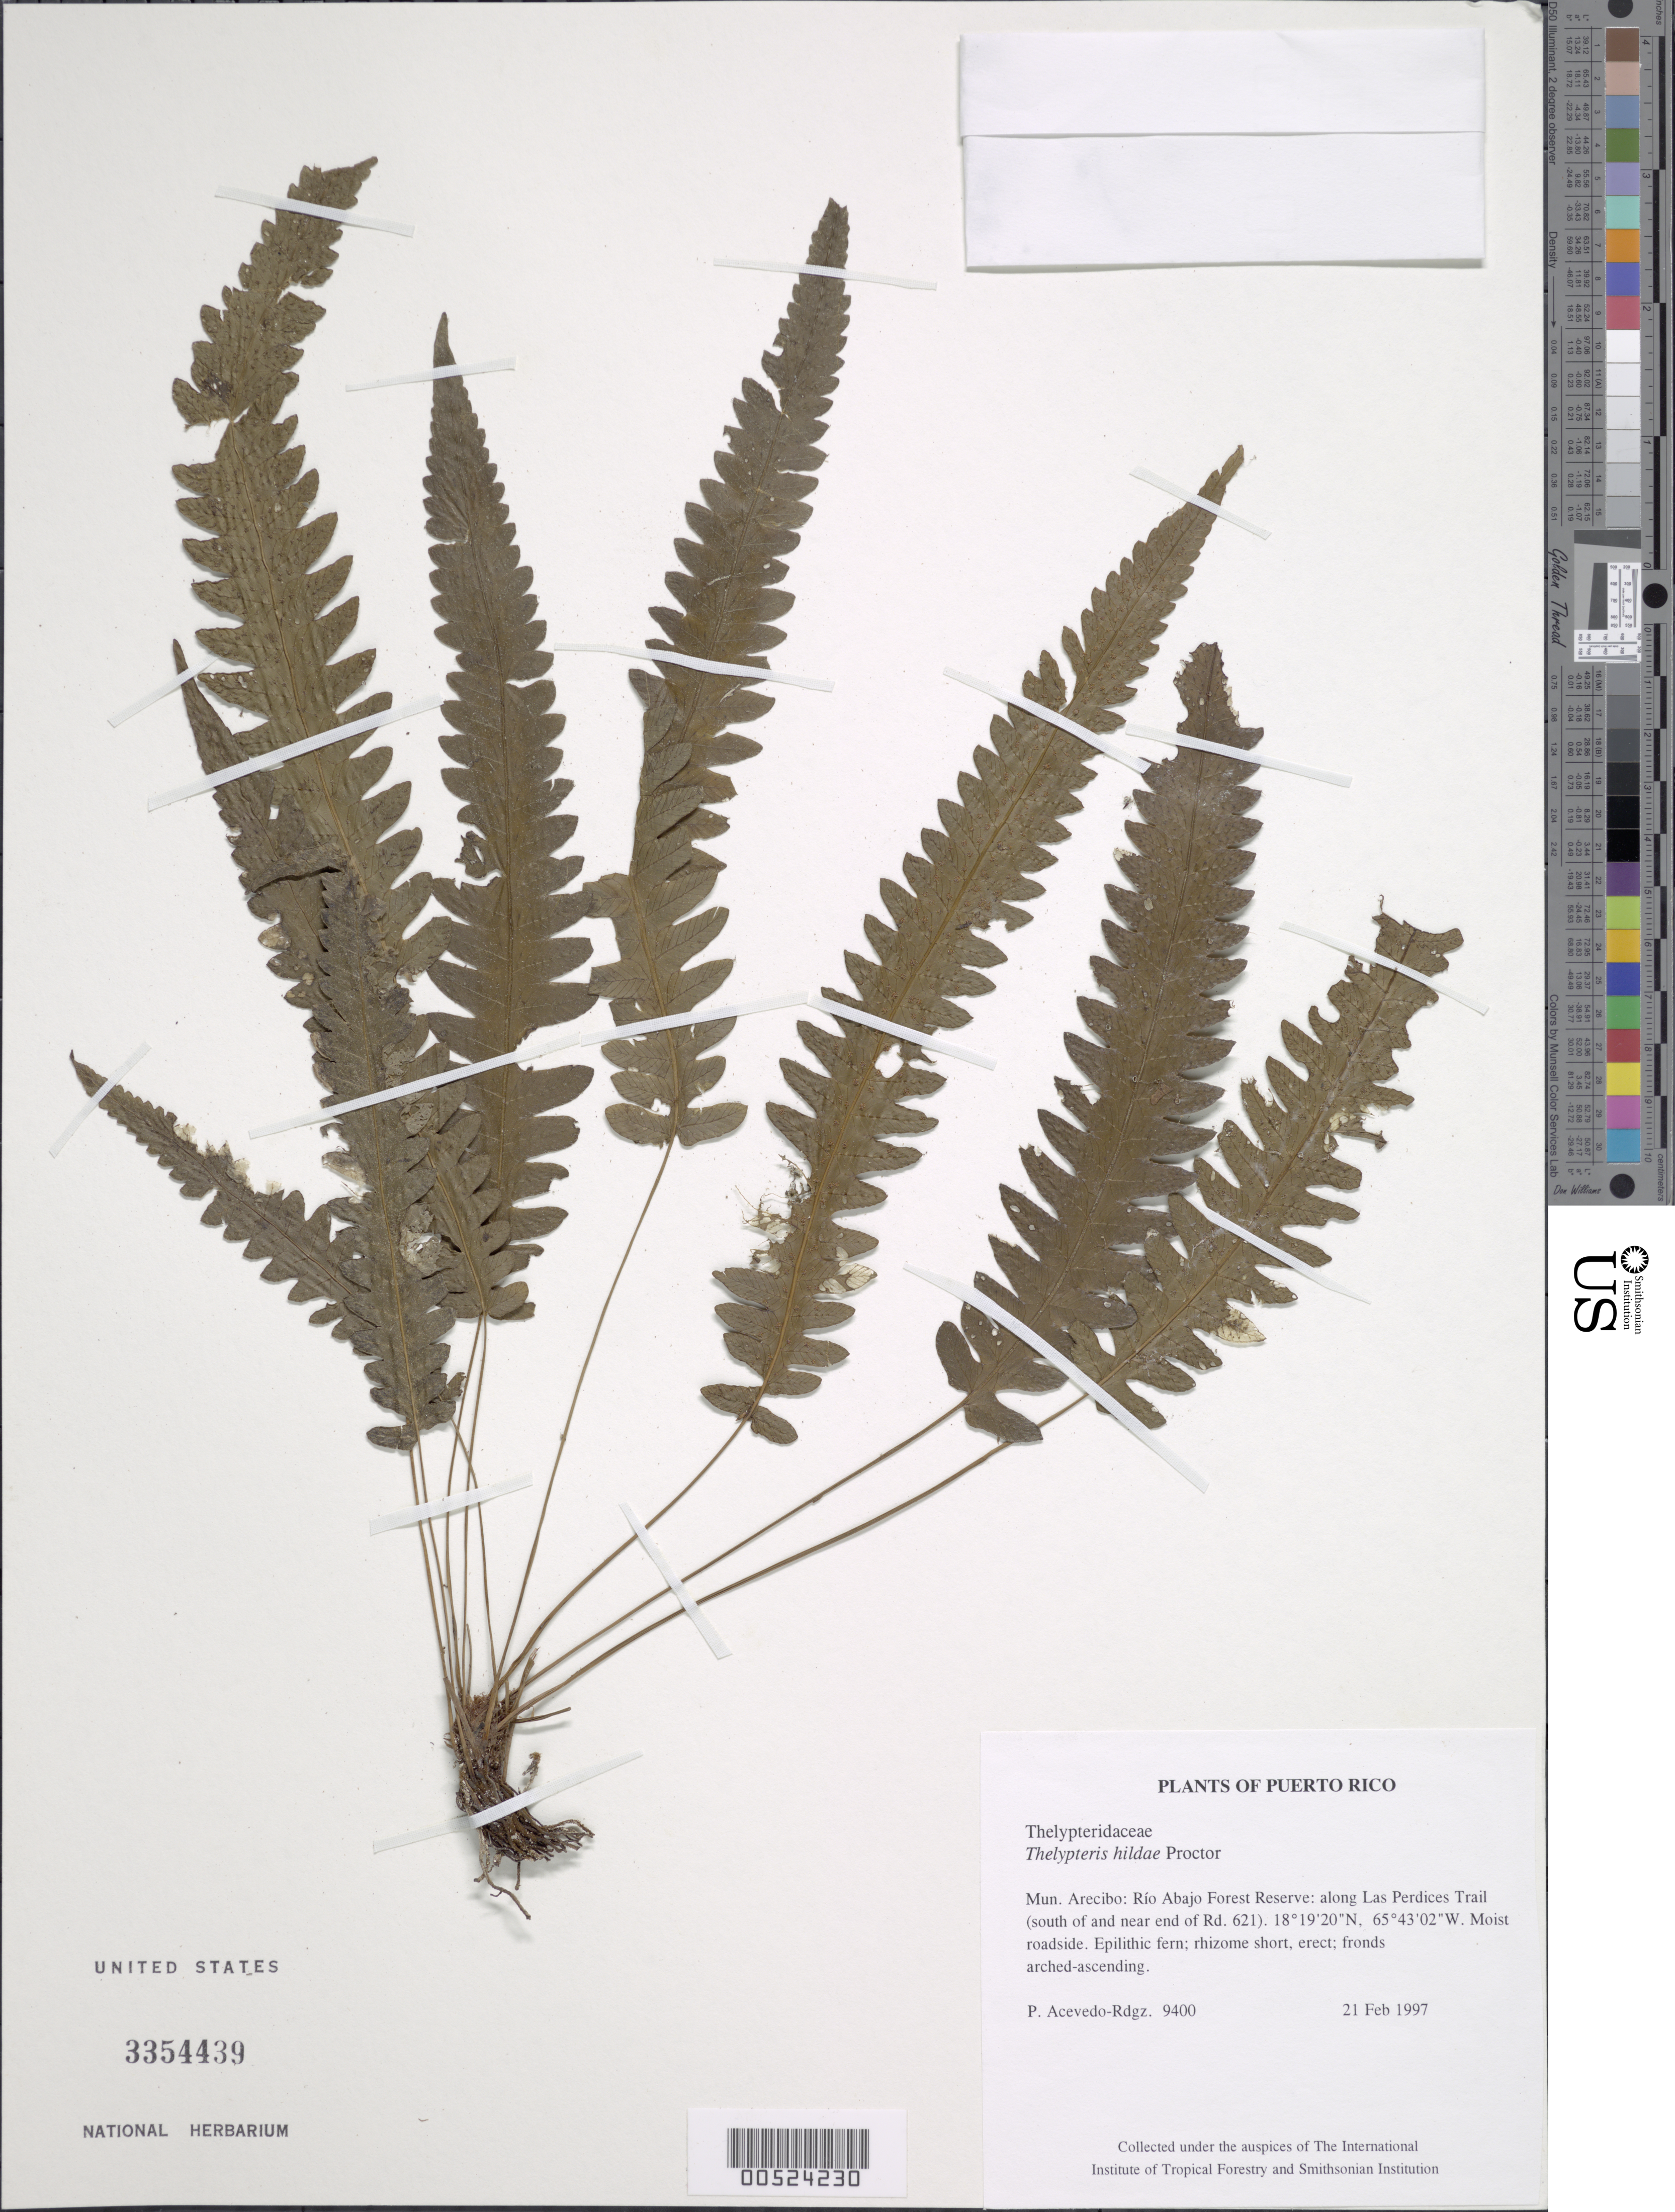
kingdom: Plantae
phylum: Tracheophyta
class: Polypodiopsida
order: Polypodiales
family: Thelypteridaceae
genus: Goniopteris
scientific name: Goniopteris hildae (Proctor) comb. nov., ined 2015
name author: (Proctor)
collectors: P. Acevedo-Rodr.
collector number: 9400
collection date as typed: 21 Feb 1997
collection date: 1997-02-21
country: Puerto Rico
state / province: Arecibo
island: Puerto Rico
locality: Arecibo; Río Abajo Forest Reserve: along Las Perdices Trail (south of and near end of Rd. 621).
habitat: Moist roadside.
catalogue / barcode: US 3354439